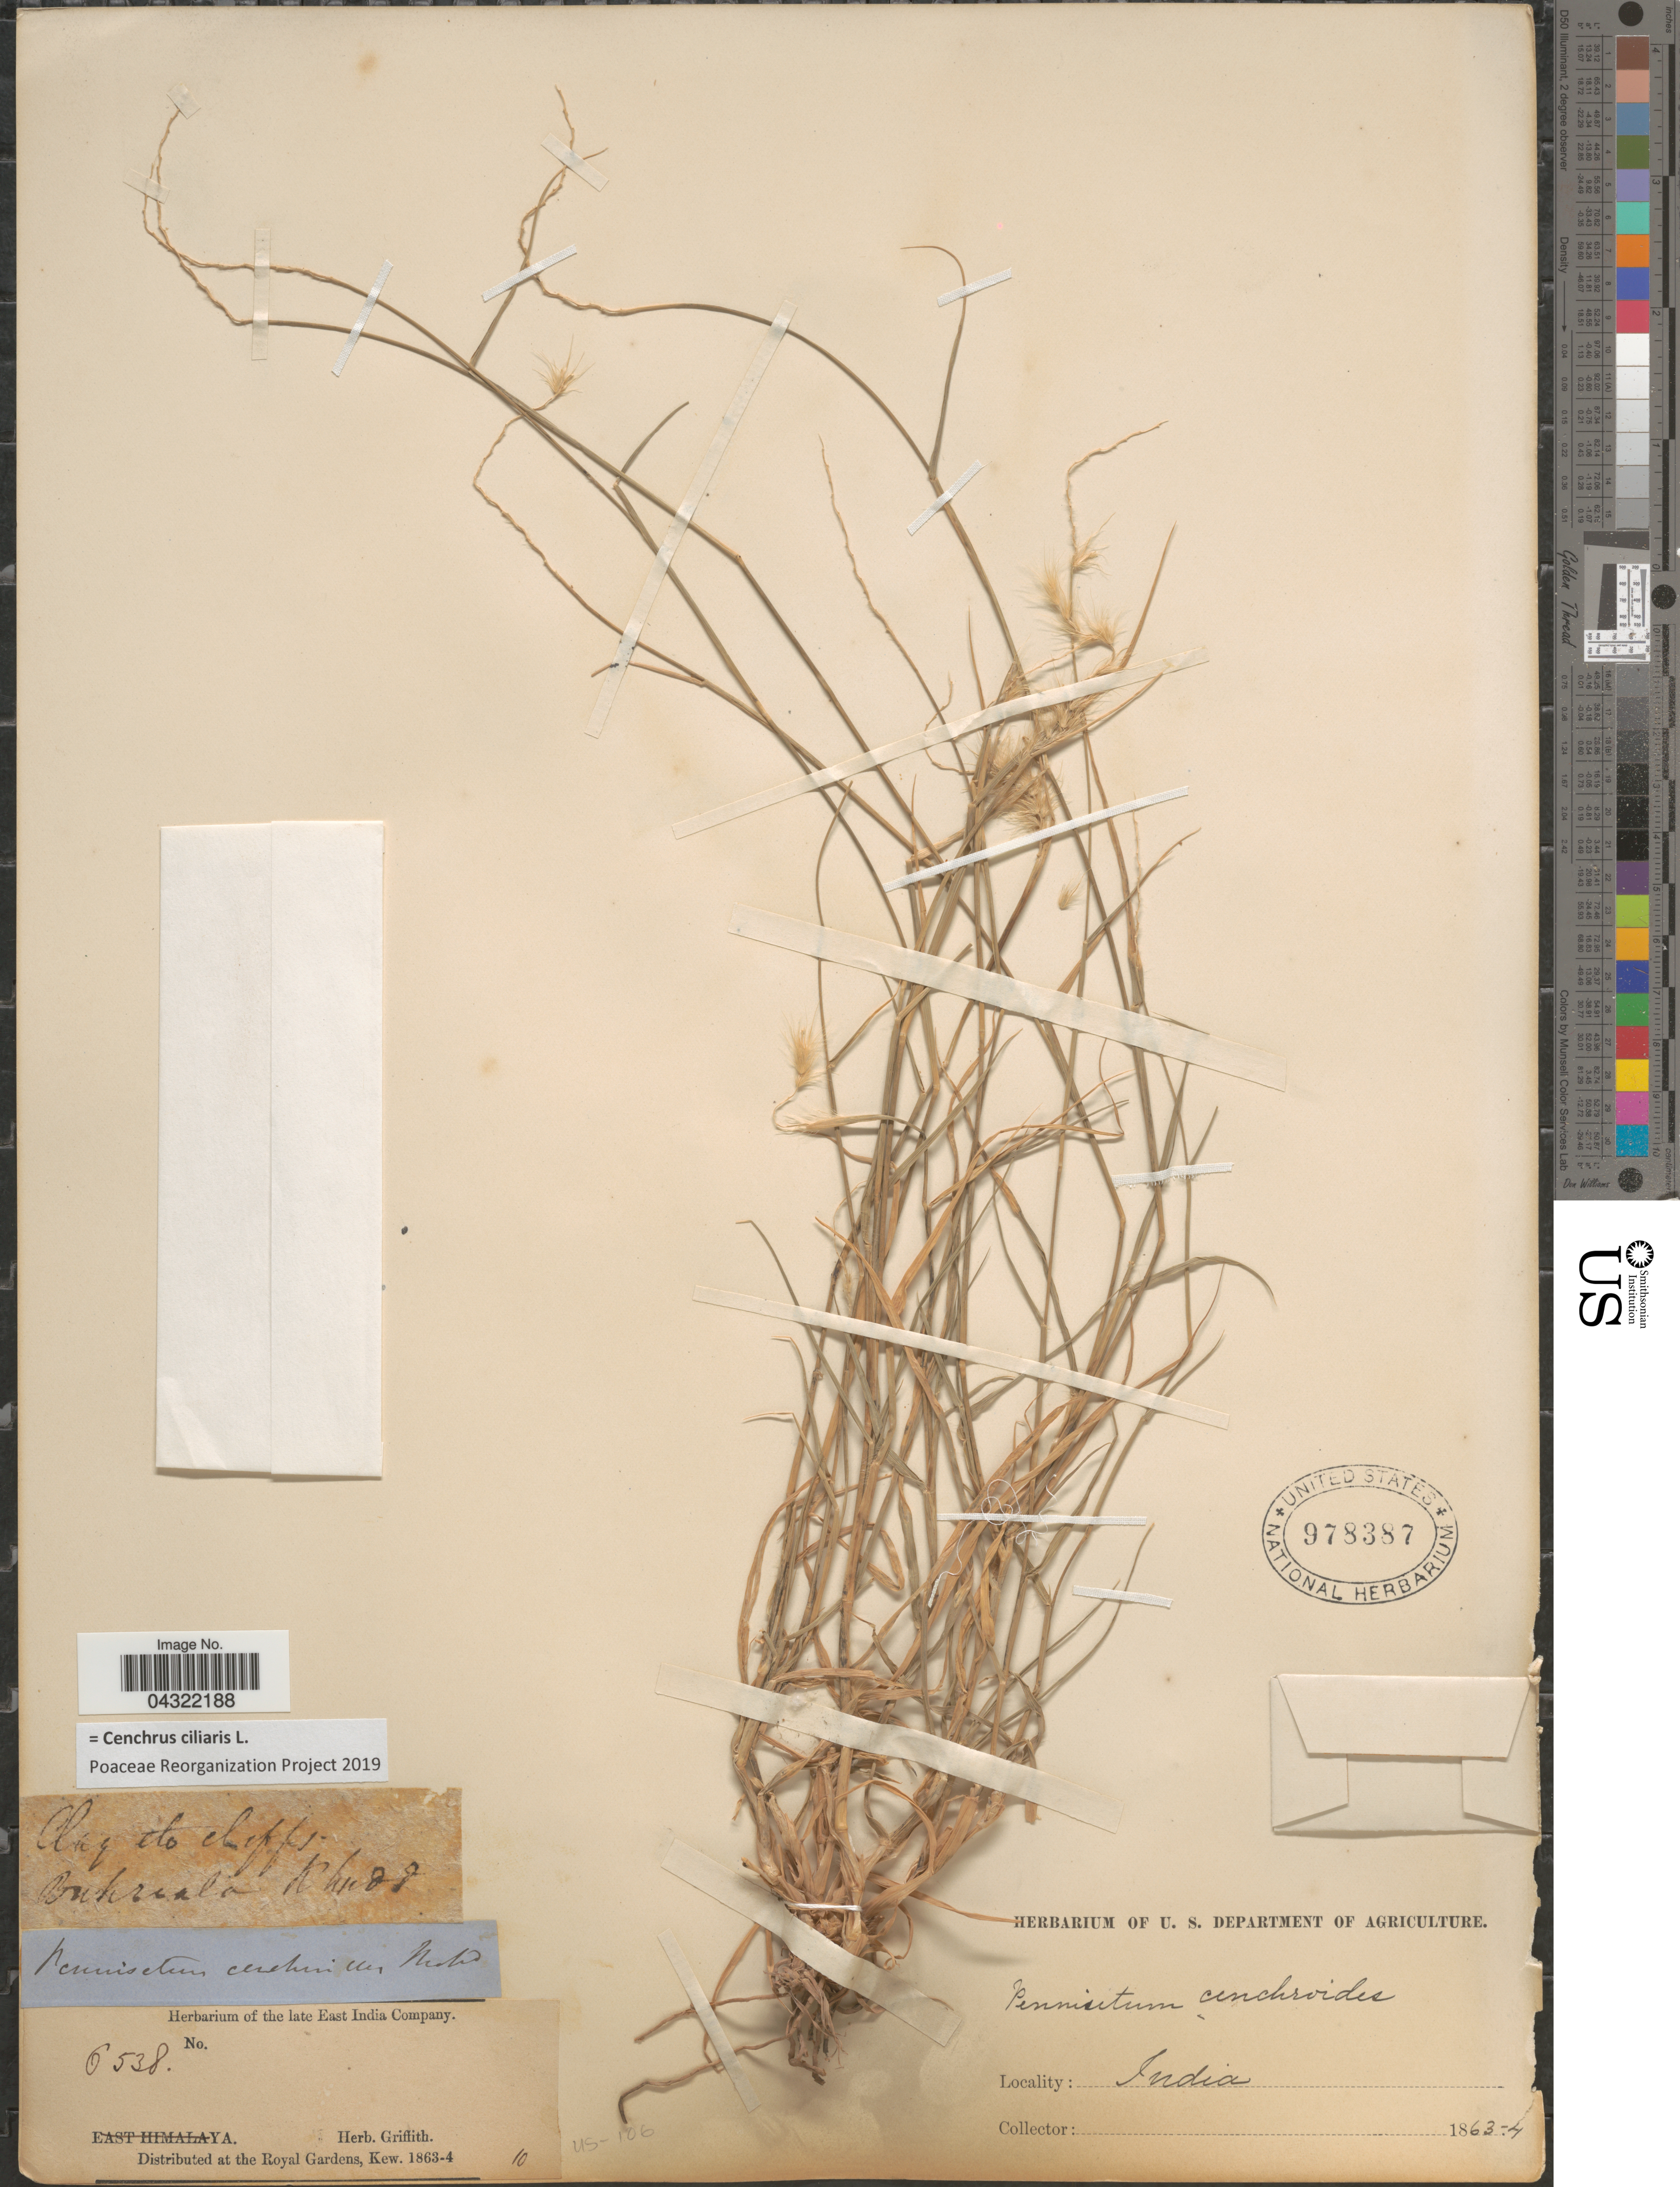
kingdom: Plantae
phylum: Tracheophyta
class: Liliopsida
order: Poales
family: Poaceae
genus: Cenchrus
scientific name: Cenchrus ciliaris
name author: L.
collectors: ex herb. Griffith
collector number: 6538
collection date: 1863/1864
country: India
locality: Bukwala [interpreted].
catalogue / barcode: US 978387